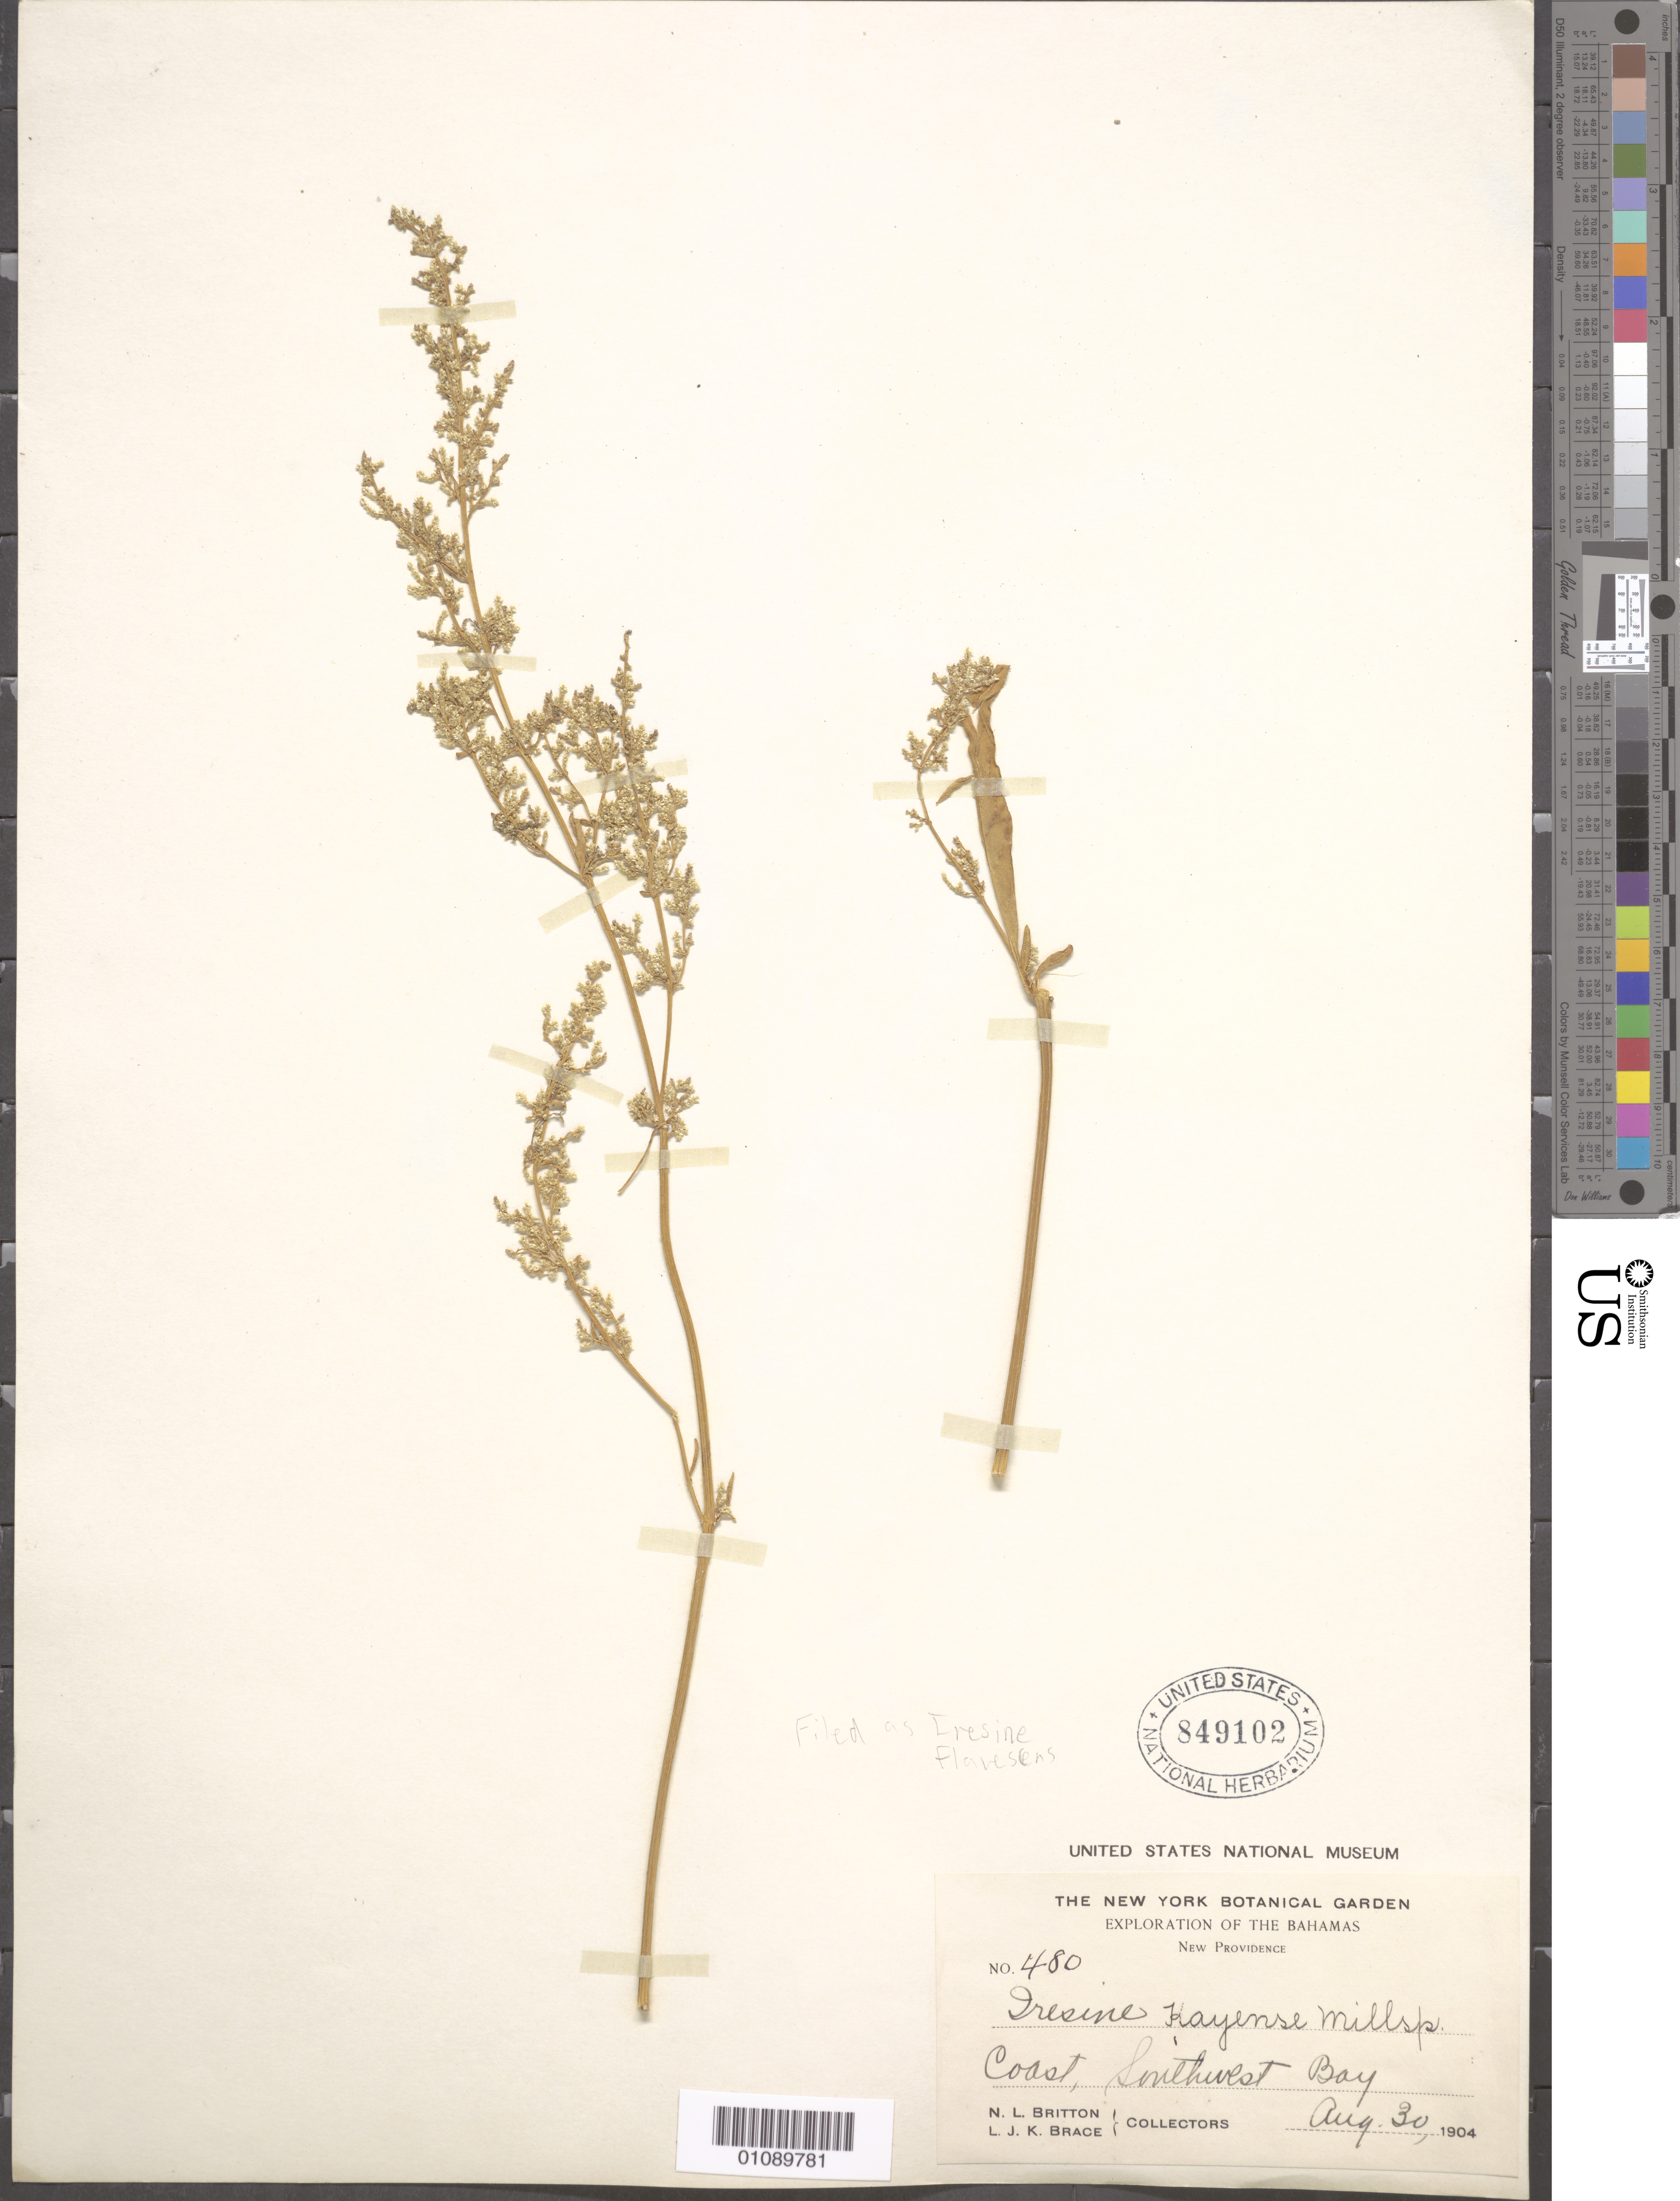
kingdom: Plantae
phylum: Tracheophyta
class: Magnoliopsida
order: Caryophyllales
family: Amaranthaceae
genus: Iresine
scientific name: Iresine flavescens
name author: Humb. & Bonpl. ex Willd.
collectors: N. Britton & L. J. K. Brace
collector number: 480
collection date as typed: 30 Aug 1904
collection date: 1904-08-30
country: Bahamas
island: New Providence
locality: New Providence, SW Bay, coast.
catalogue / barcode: US 849102